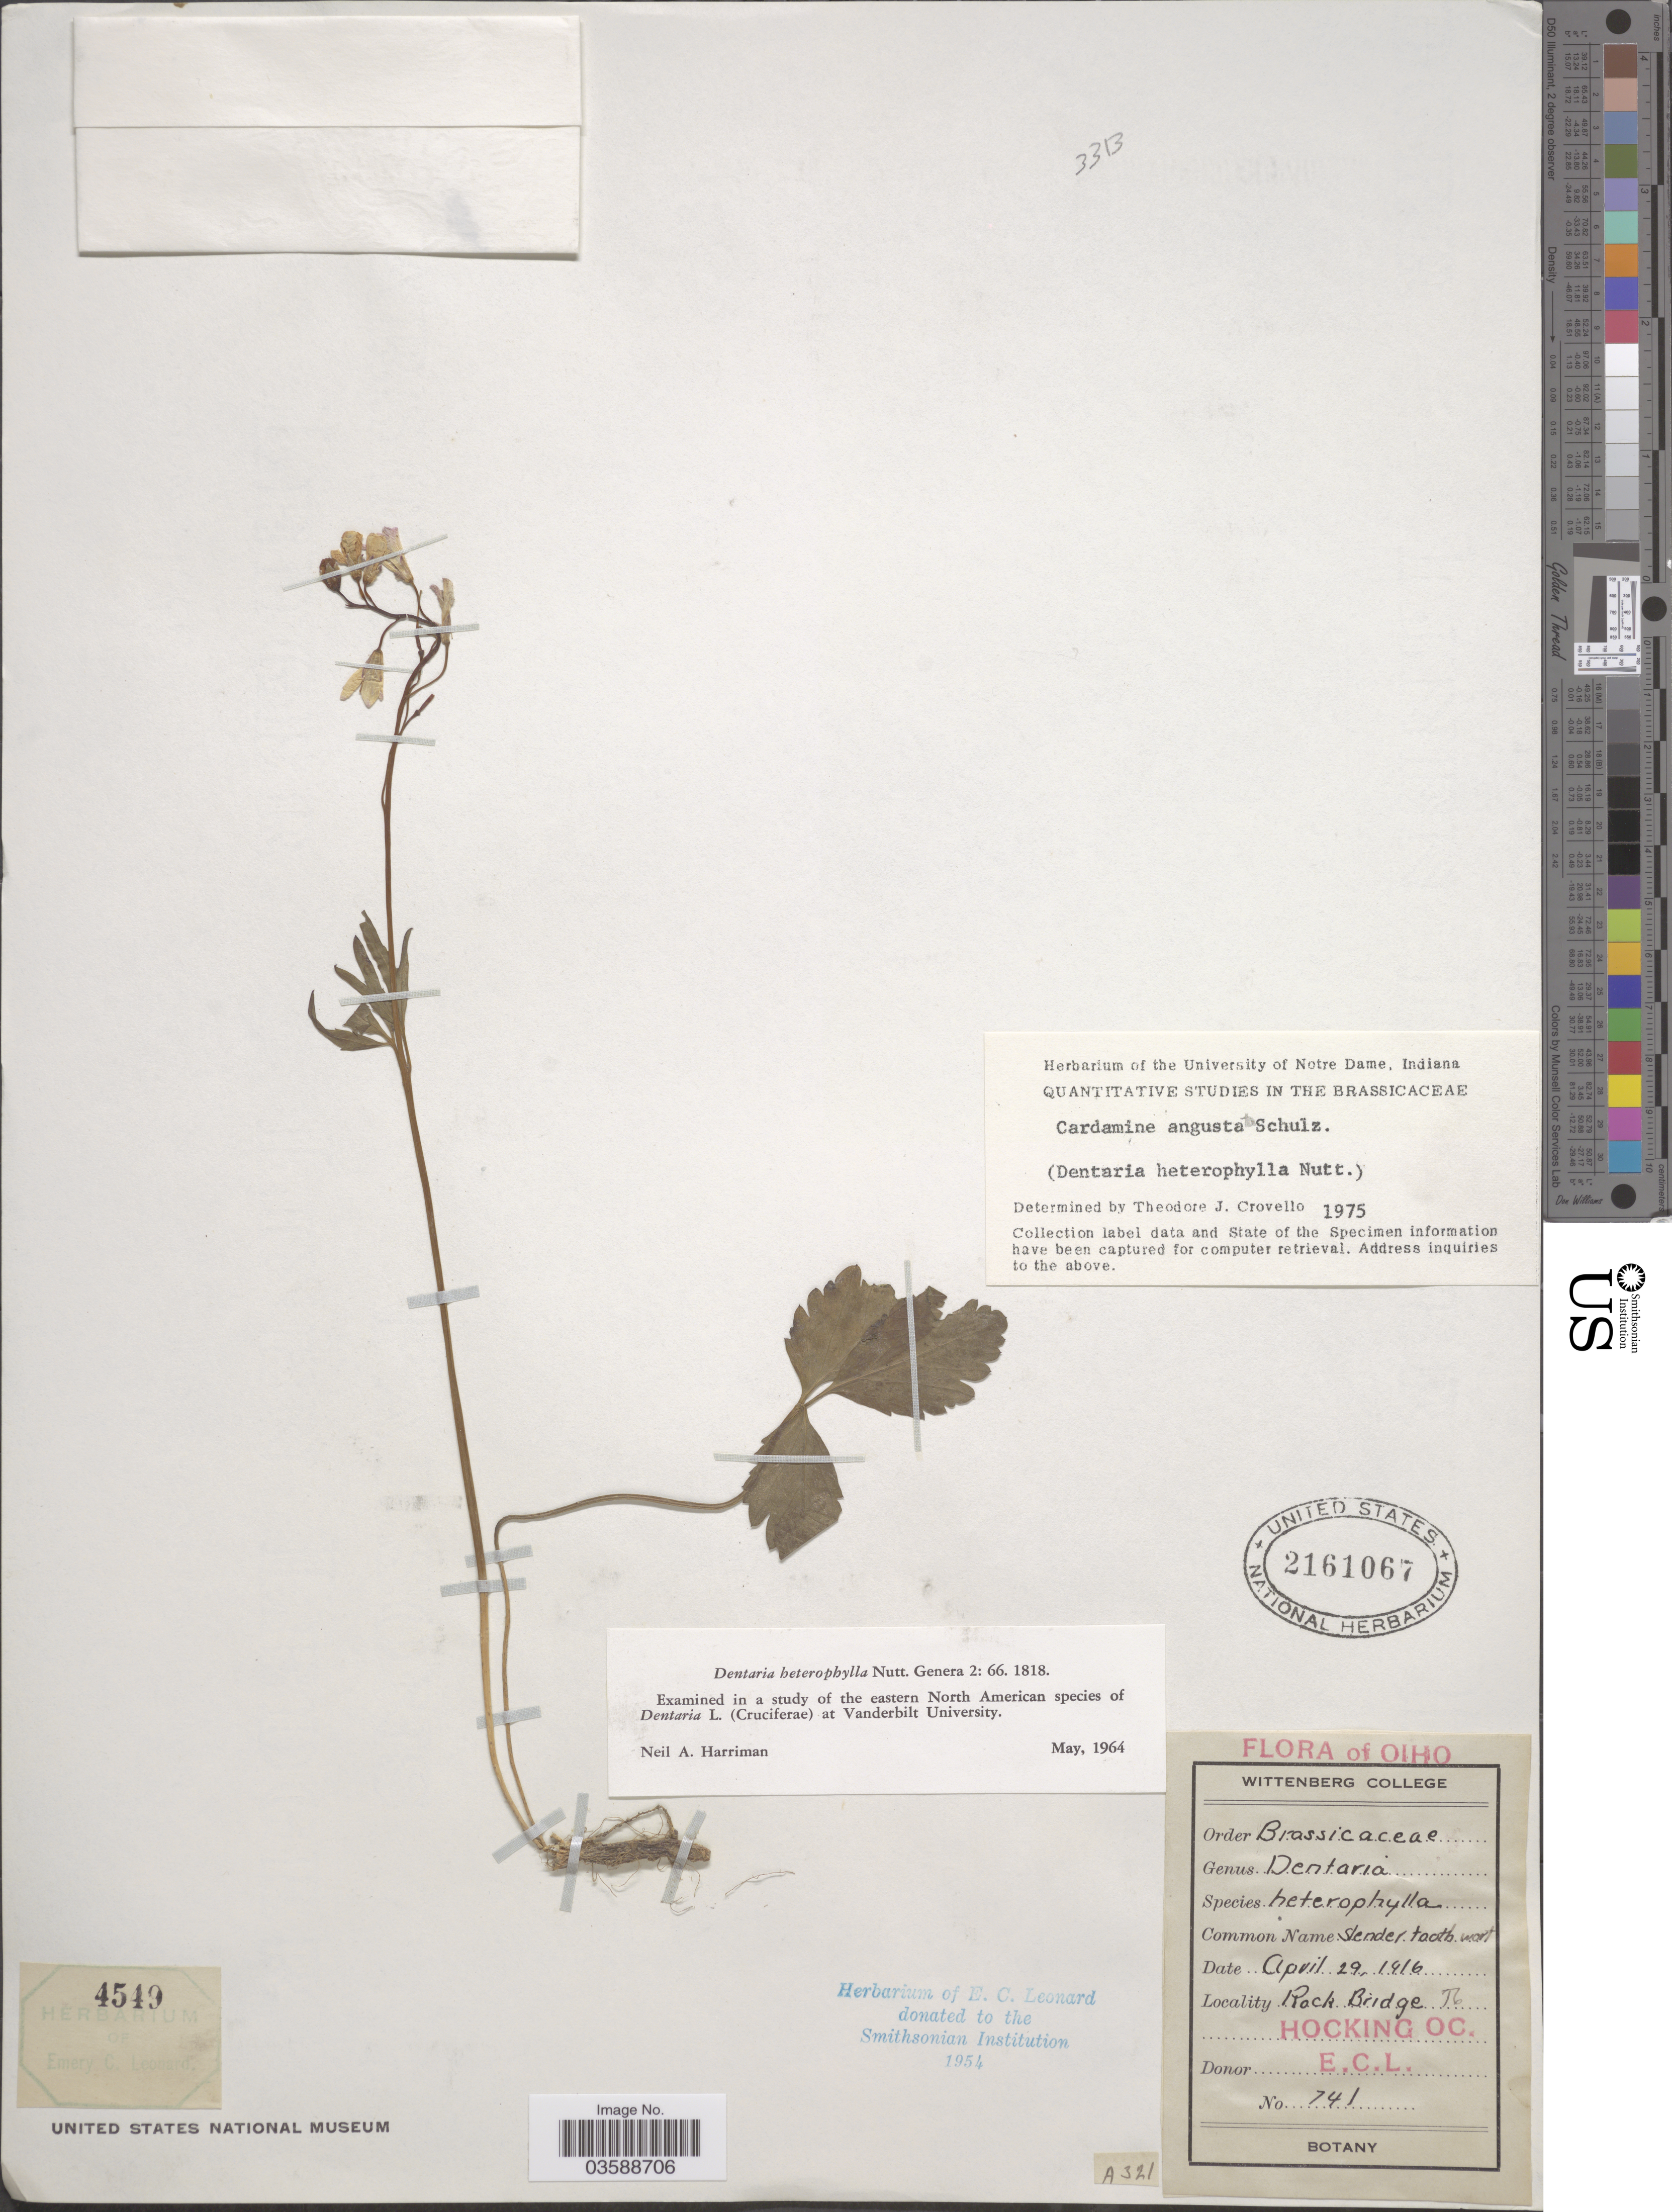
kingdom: Plantae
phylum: Tracheophyta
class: Magnoliopsida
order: Brassicales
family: Brassicaceae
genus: Cardamine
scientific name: Cardamine angustata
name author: O.E. Schulz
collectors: E. C. Leonard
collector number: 741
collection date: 1916-04-29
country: United States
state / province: Ohio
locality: Rock Bridge. Hocking Oc.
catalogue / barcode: US 2161067